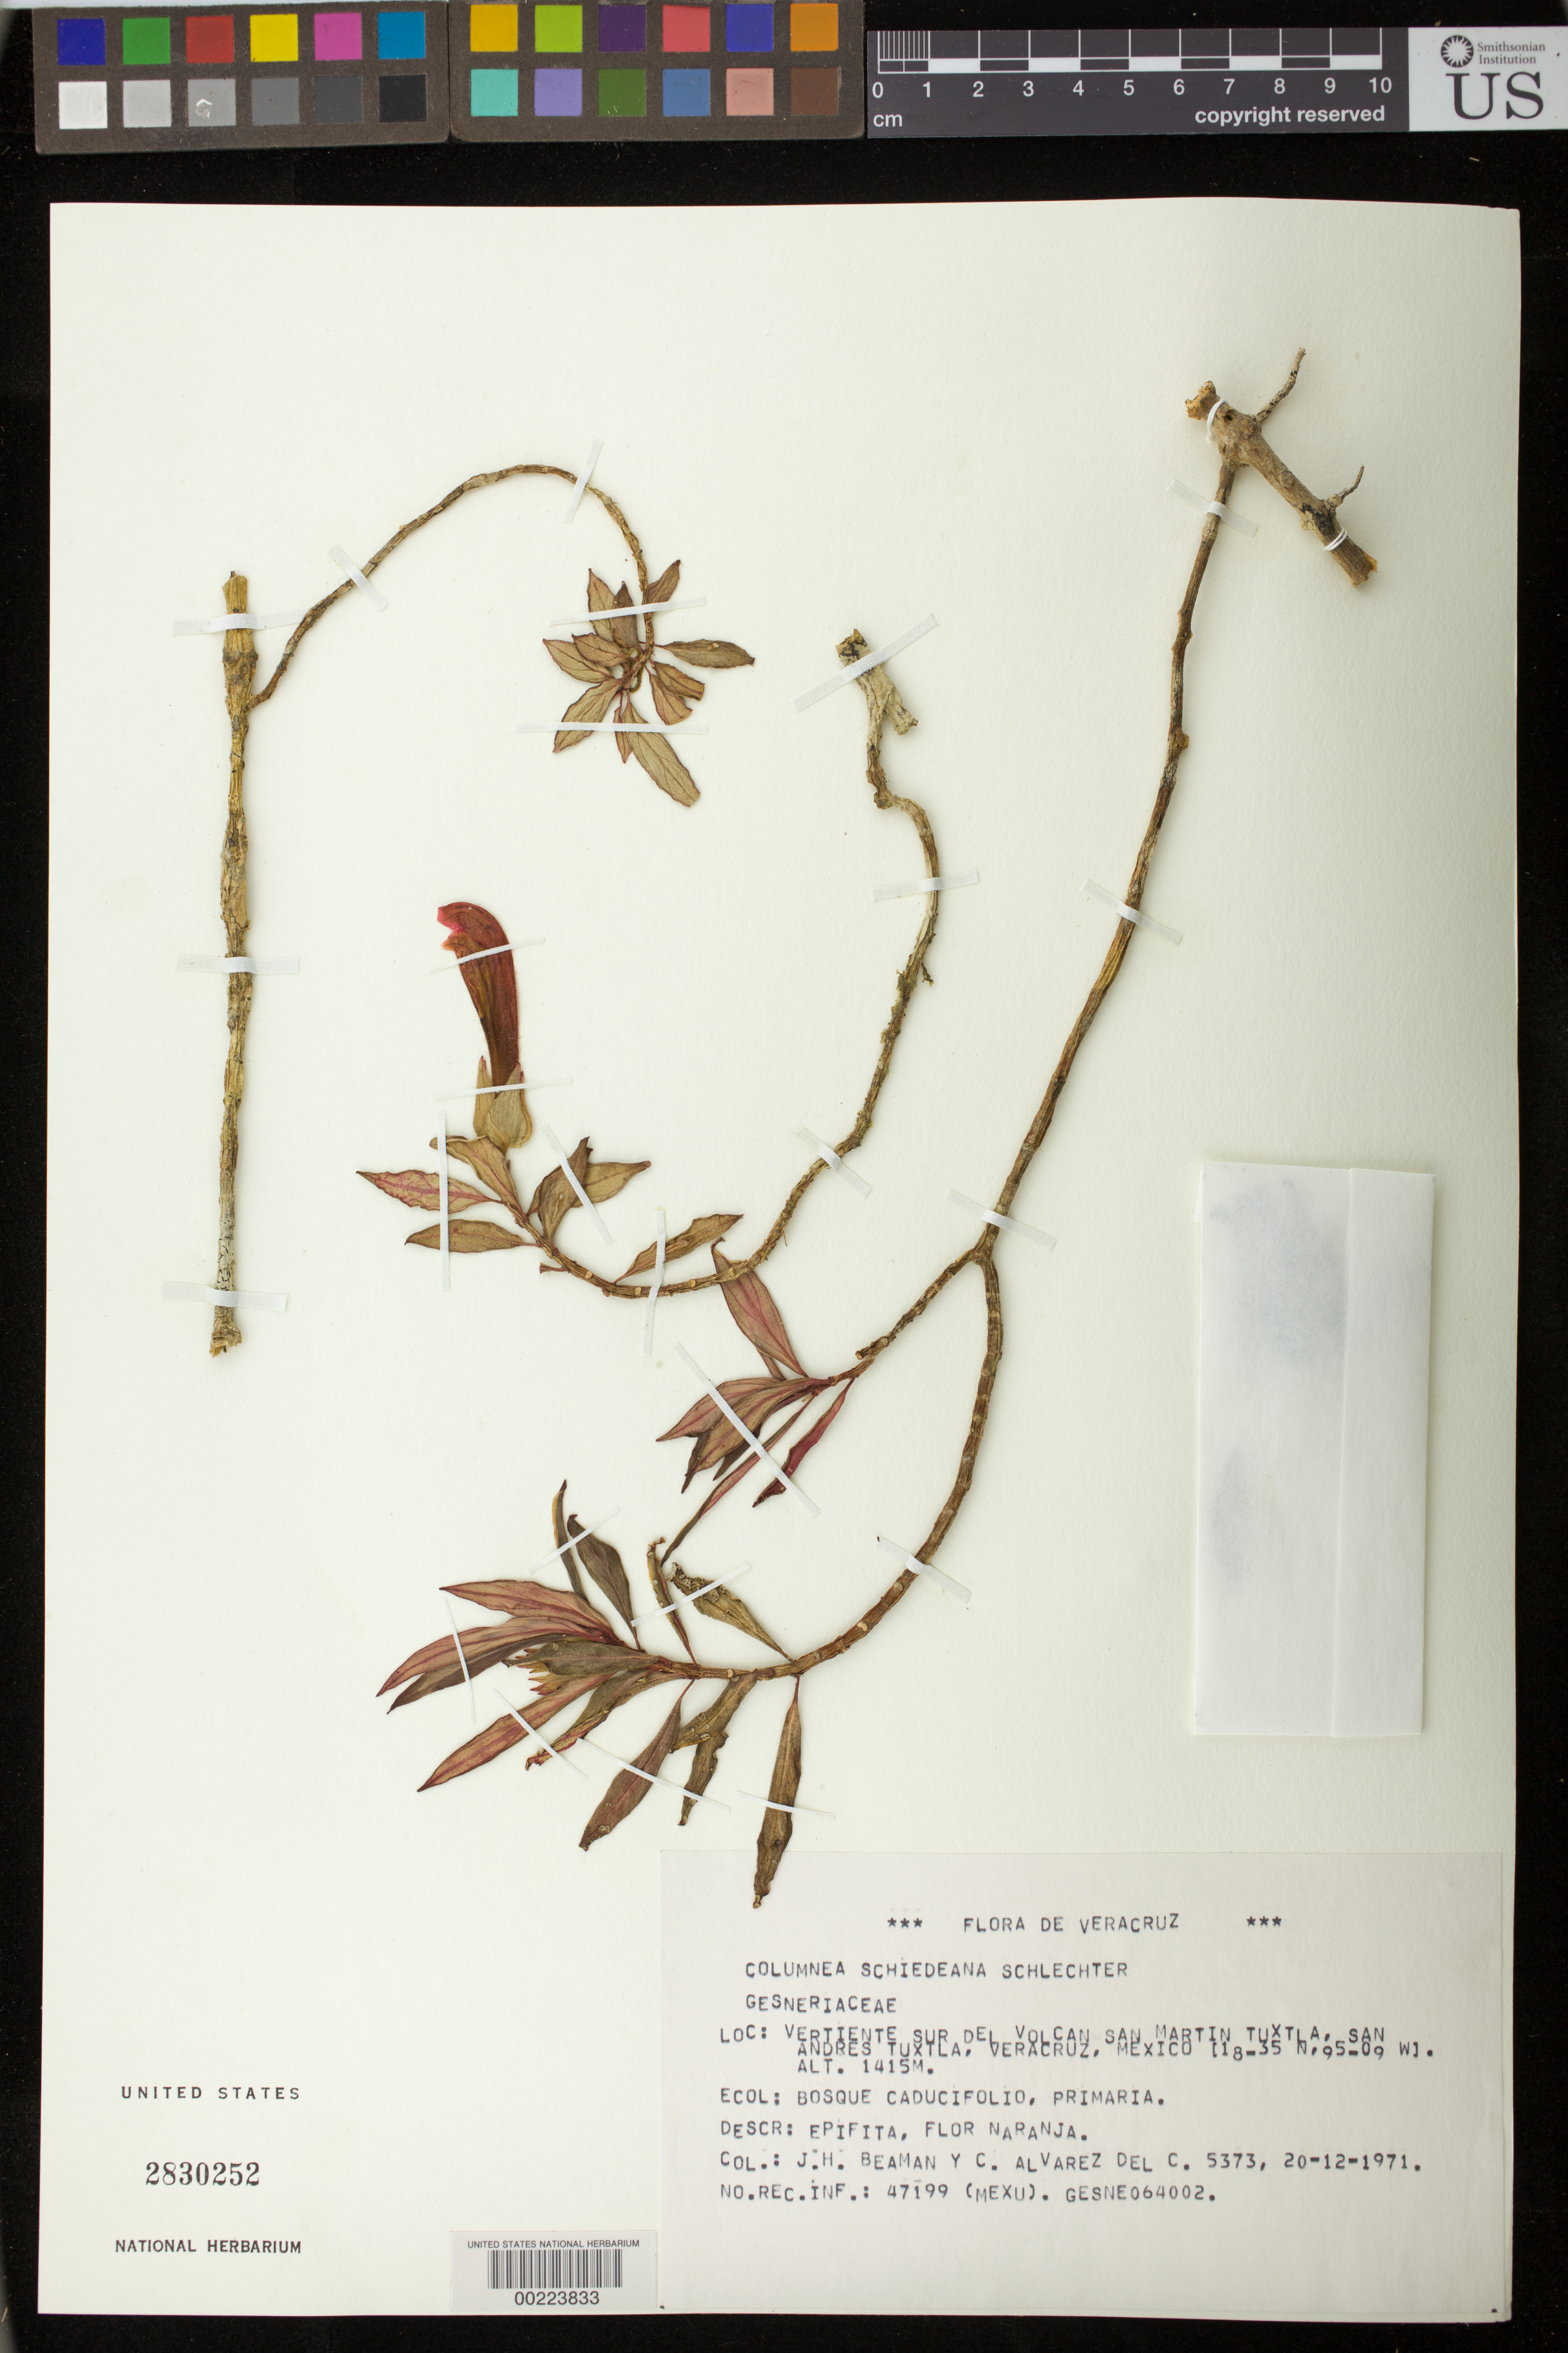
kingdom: Plantae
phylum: Tracheophyta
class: Magnoliopsida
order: Lamiales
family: Gesneriaceae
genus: Columnea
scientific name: Columnea schiedeana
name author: Schltdl.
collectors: J. H. Beaman & C. Alvarez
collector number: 5373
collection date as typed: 20 Dec 1971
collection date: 1971-12-20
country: Mexico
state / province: Veracruz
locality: South slope of Volcan San Martin Tuxtla, San Andres Tuxtla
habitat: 'Caducifolio', primary forest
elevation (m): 1415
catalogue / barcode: US 2830252